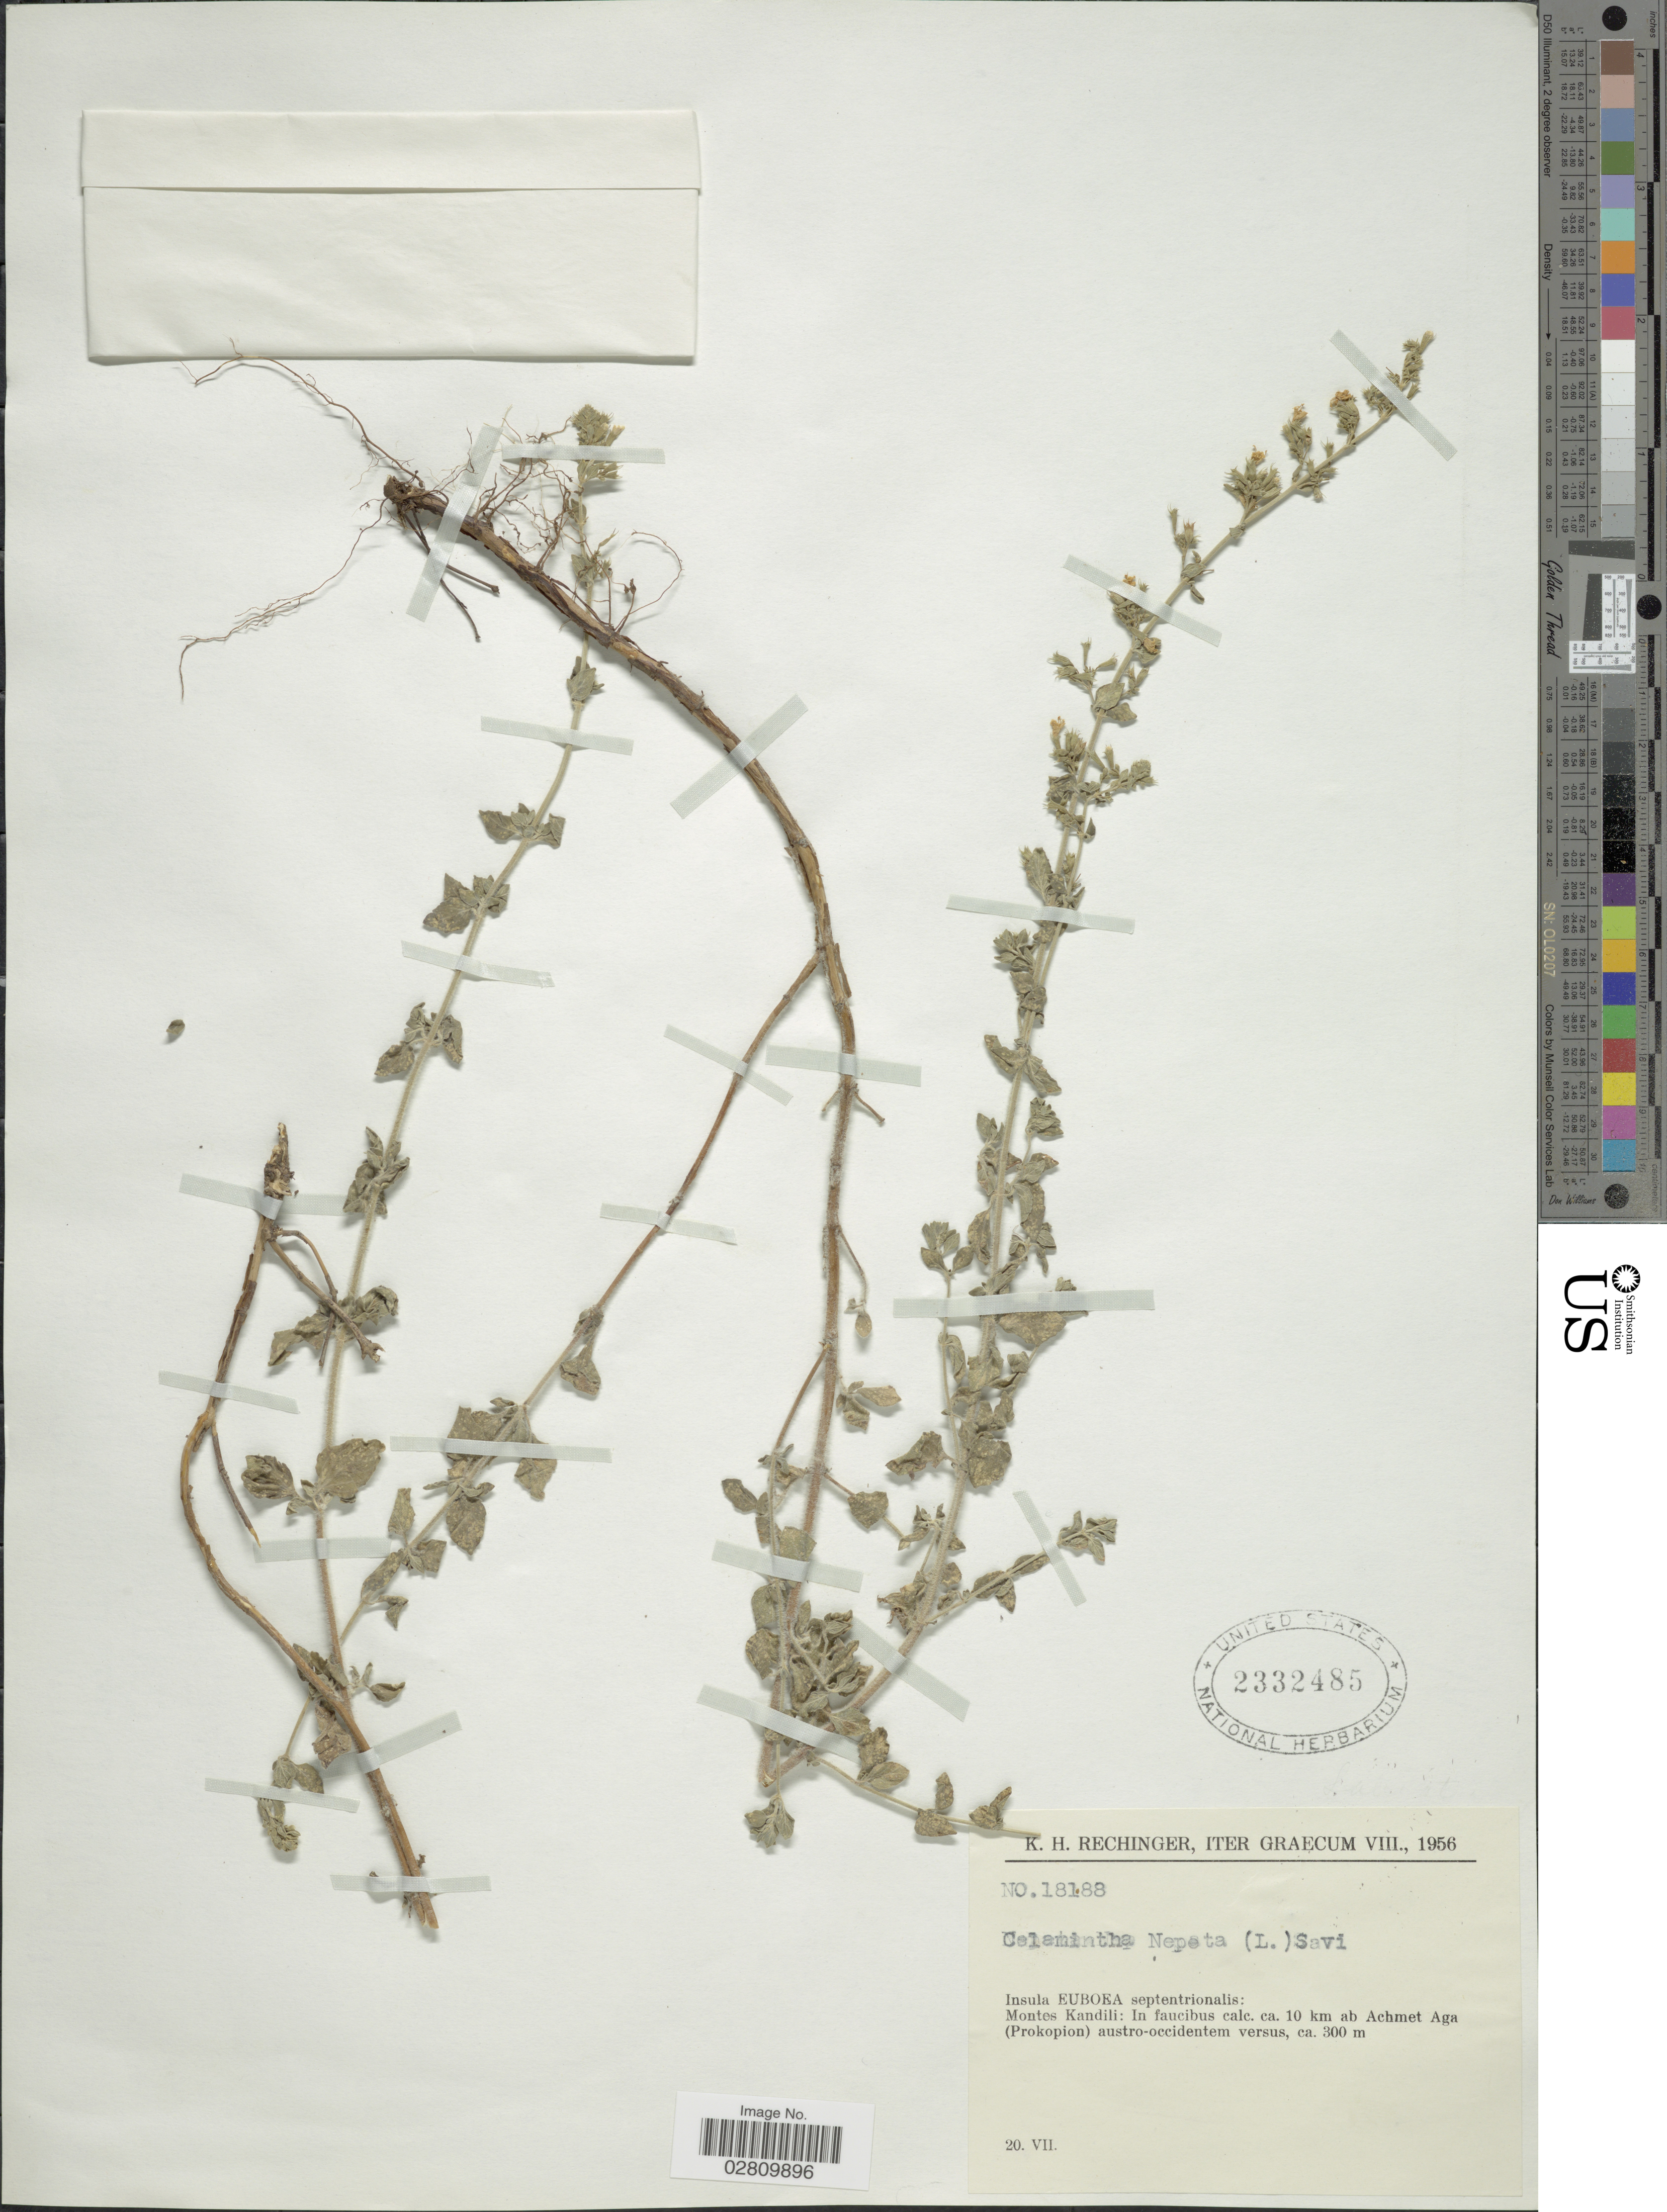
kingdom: Plantae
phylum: Tracheophyta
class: Magnoliopsida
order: Lamiales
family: Lamiaceae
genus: Clinopodium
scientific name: Clinopodium nepeta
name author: (L.) Kuntze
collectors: K. H. Rechinger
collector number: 18188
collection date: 1956-07-20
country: Greece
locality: Iter Graecum. Insula Euboea septentrionalis: Montes Kandili: In faucibus calc. ca. 10 km ab Achmet Aga (Prokopion) austro-occidentem versus.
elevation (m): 300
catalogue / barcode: US 2332485